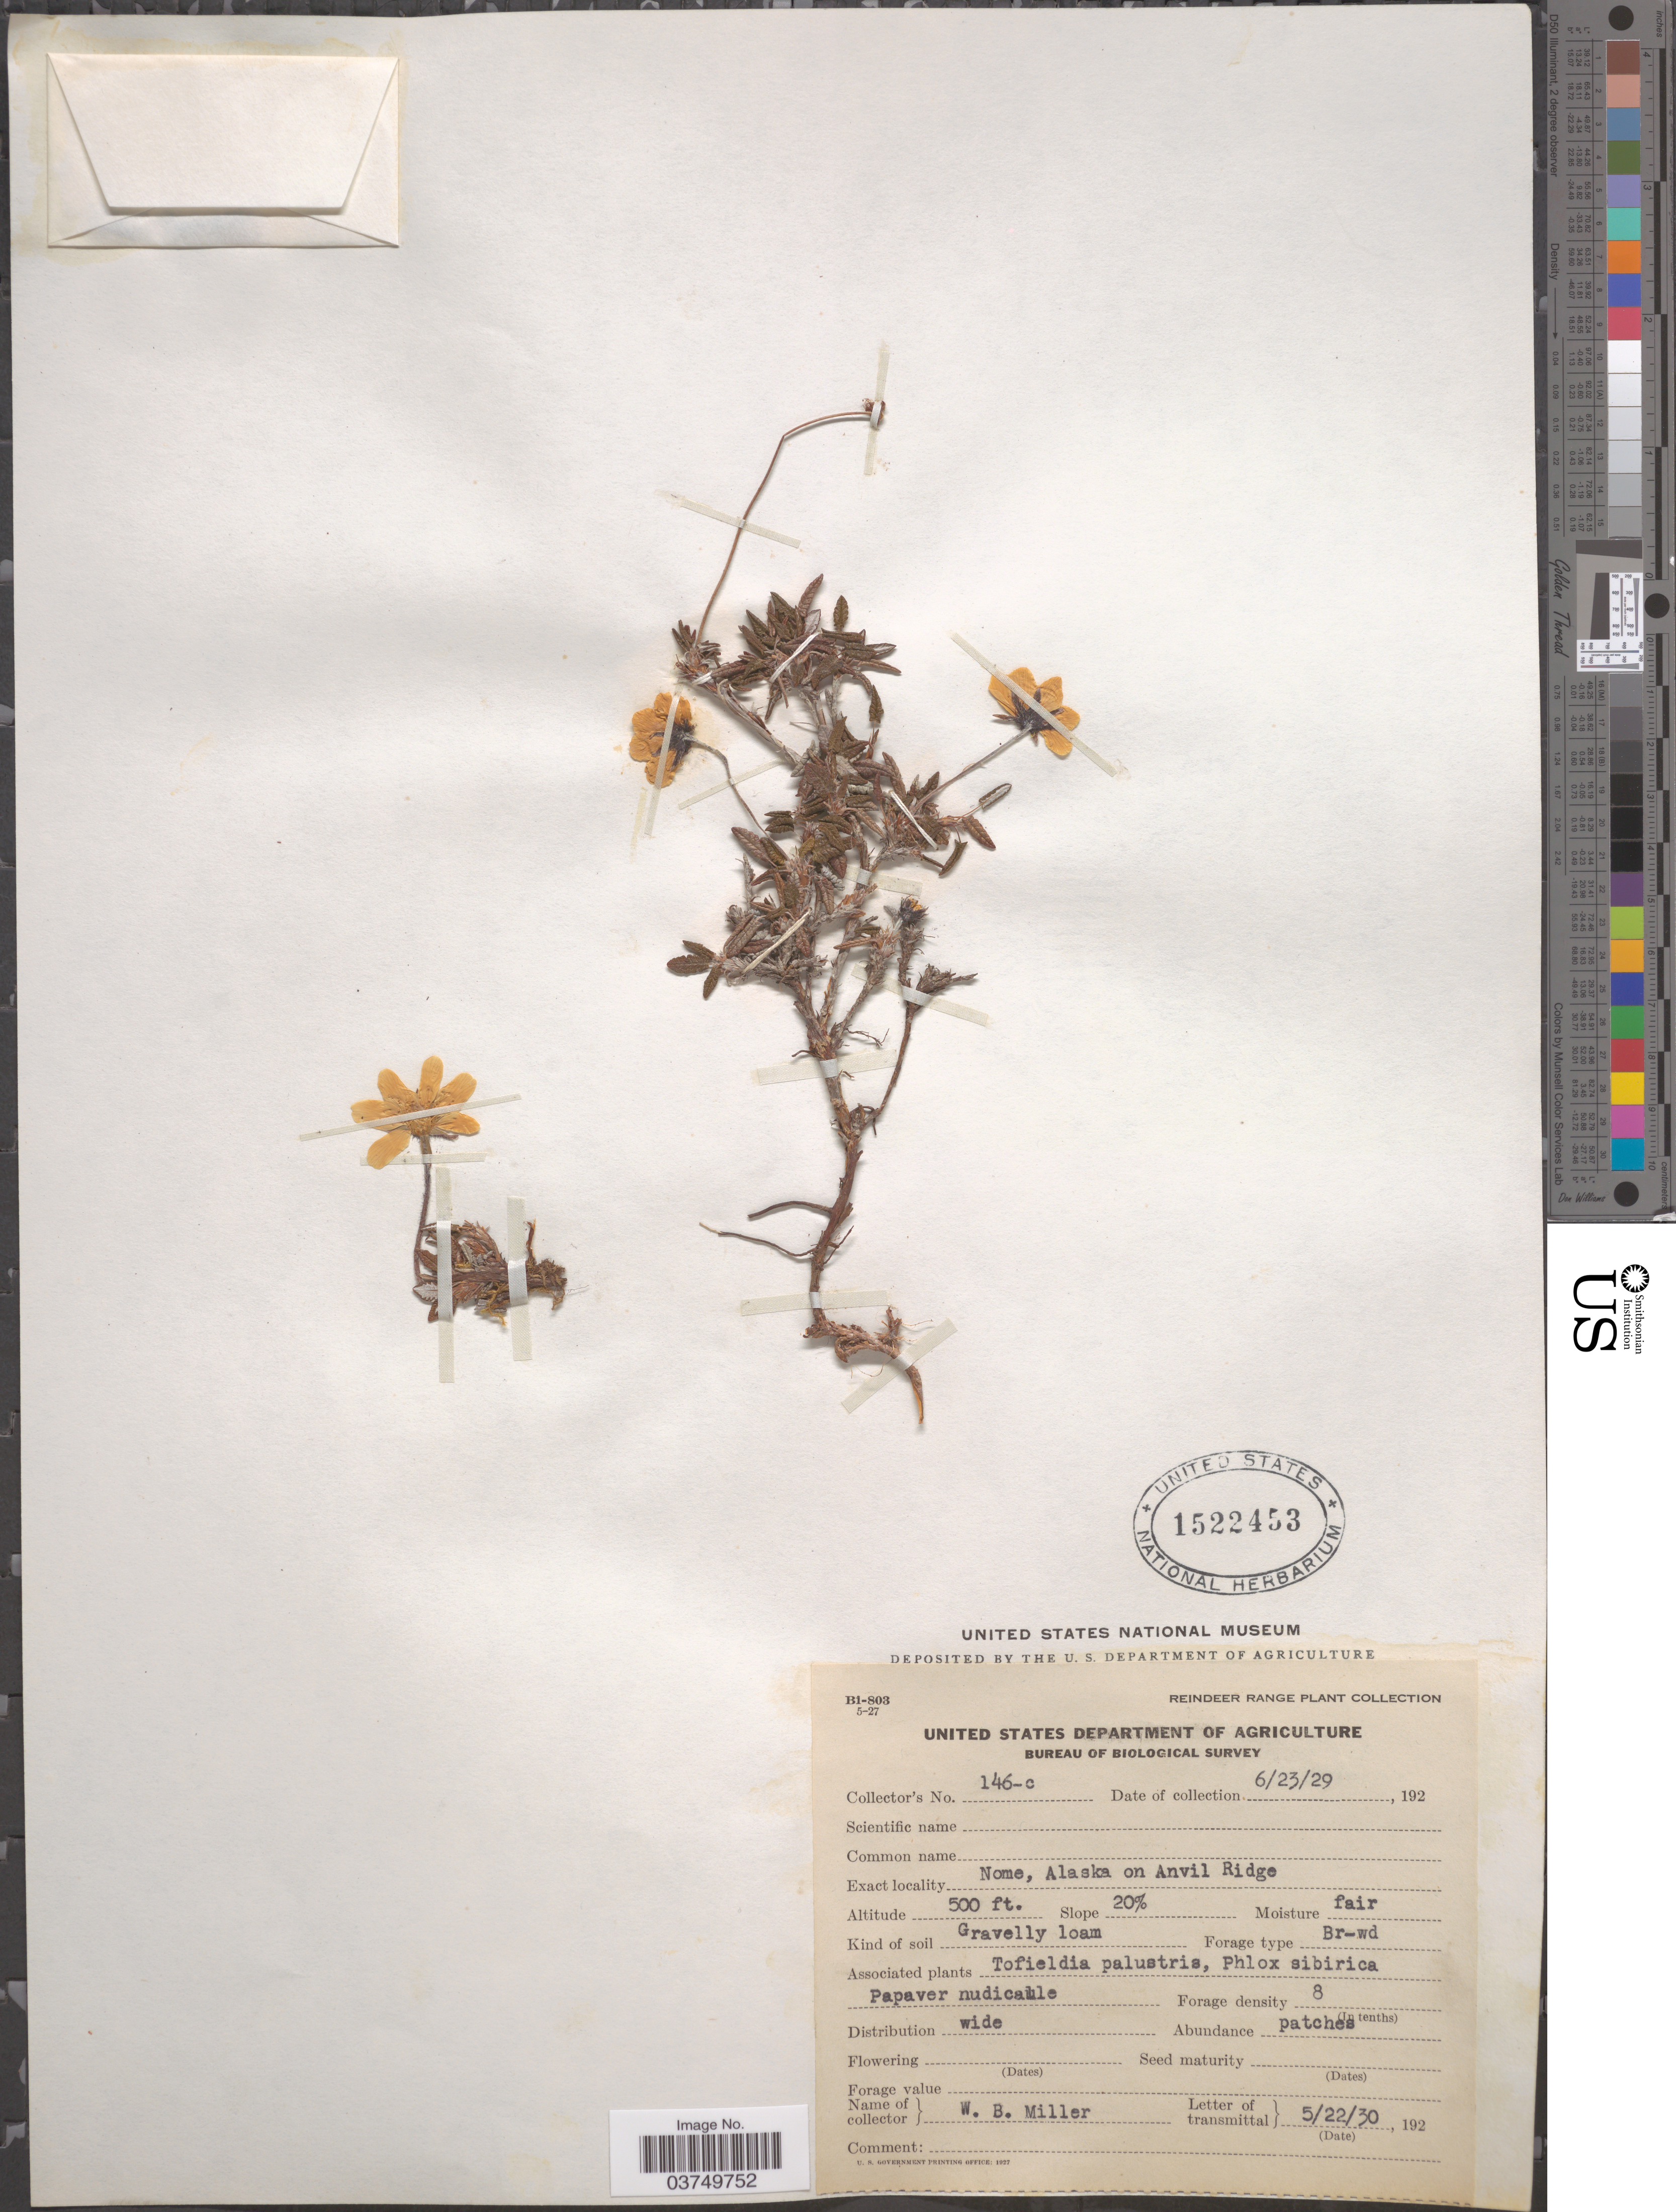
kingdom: Plantae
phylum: Tracheophyta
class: Magnoliopsida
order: Rosales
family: Rosaceae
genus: Dryas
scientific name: Dryas octopetala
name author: L.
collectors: W. Miller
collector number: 146-c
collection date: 1929-06-23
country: United States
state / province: Alaska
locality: Nome, Alaska on Anvil Ridge. Slope 20%.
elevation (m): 152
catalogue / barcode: US 1522453